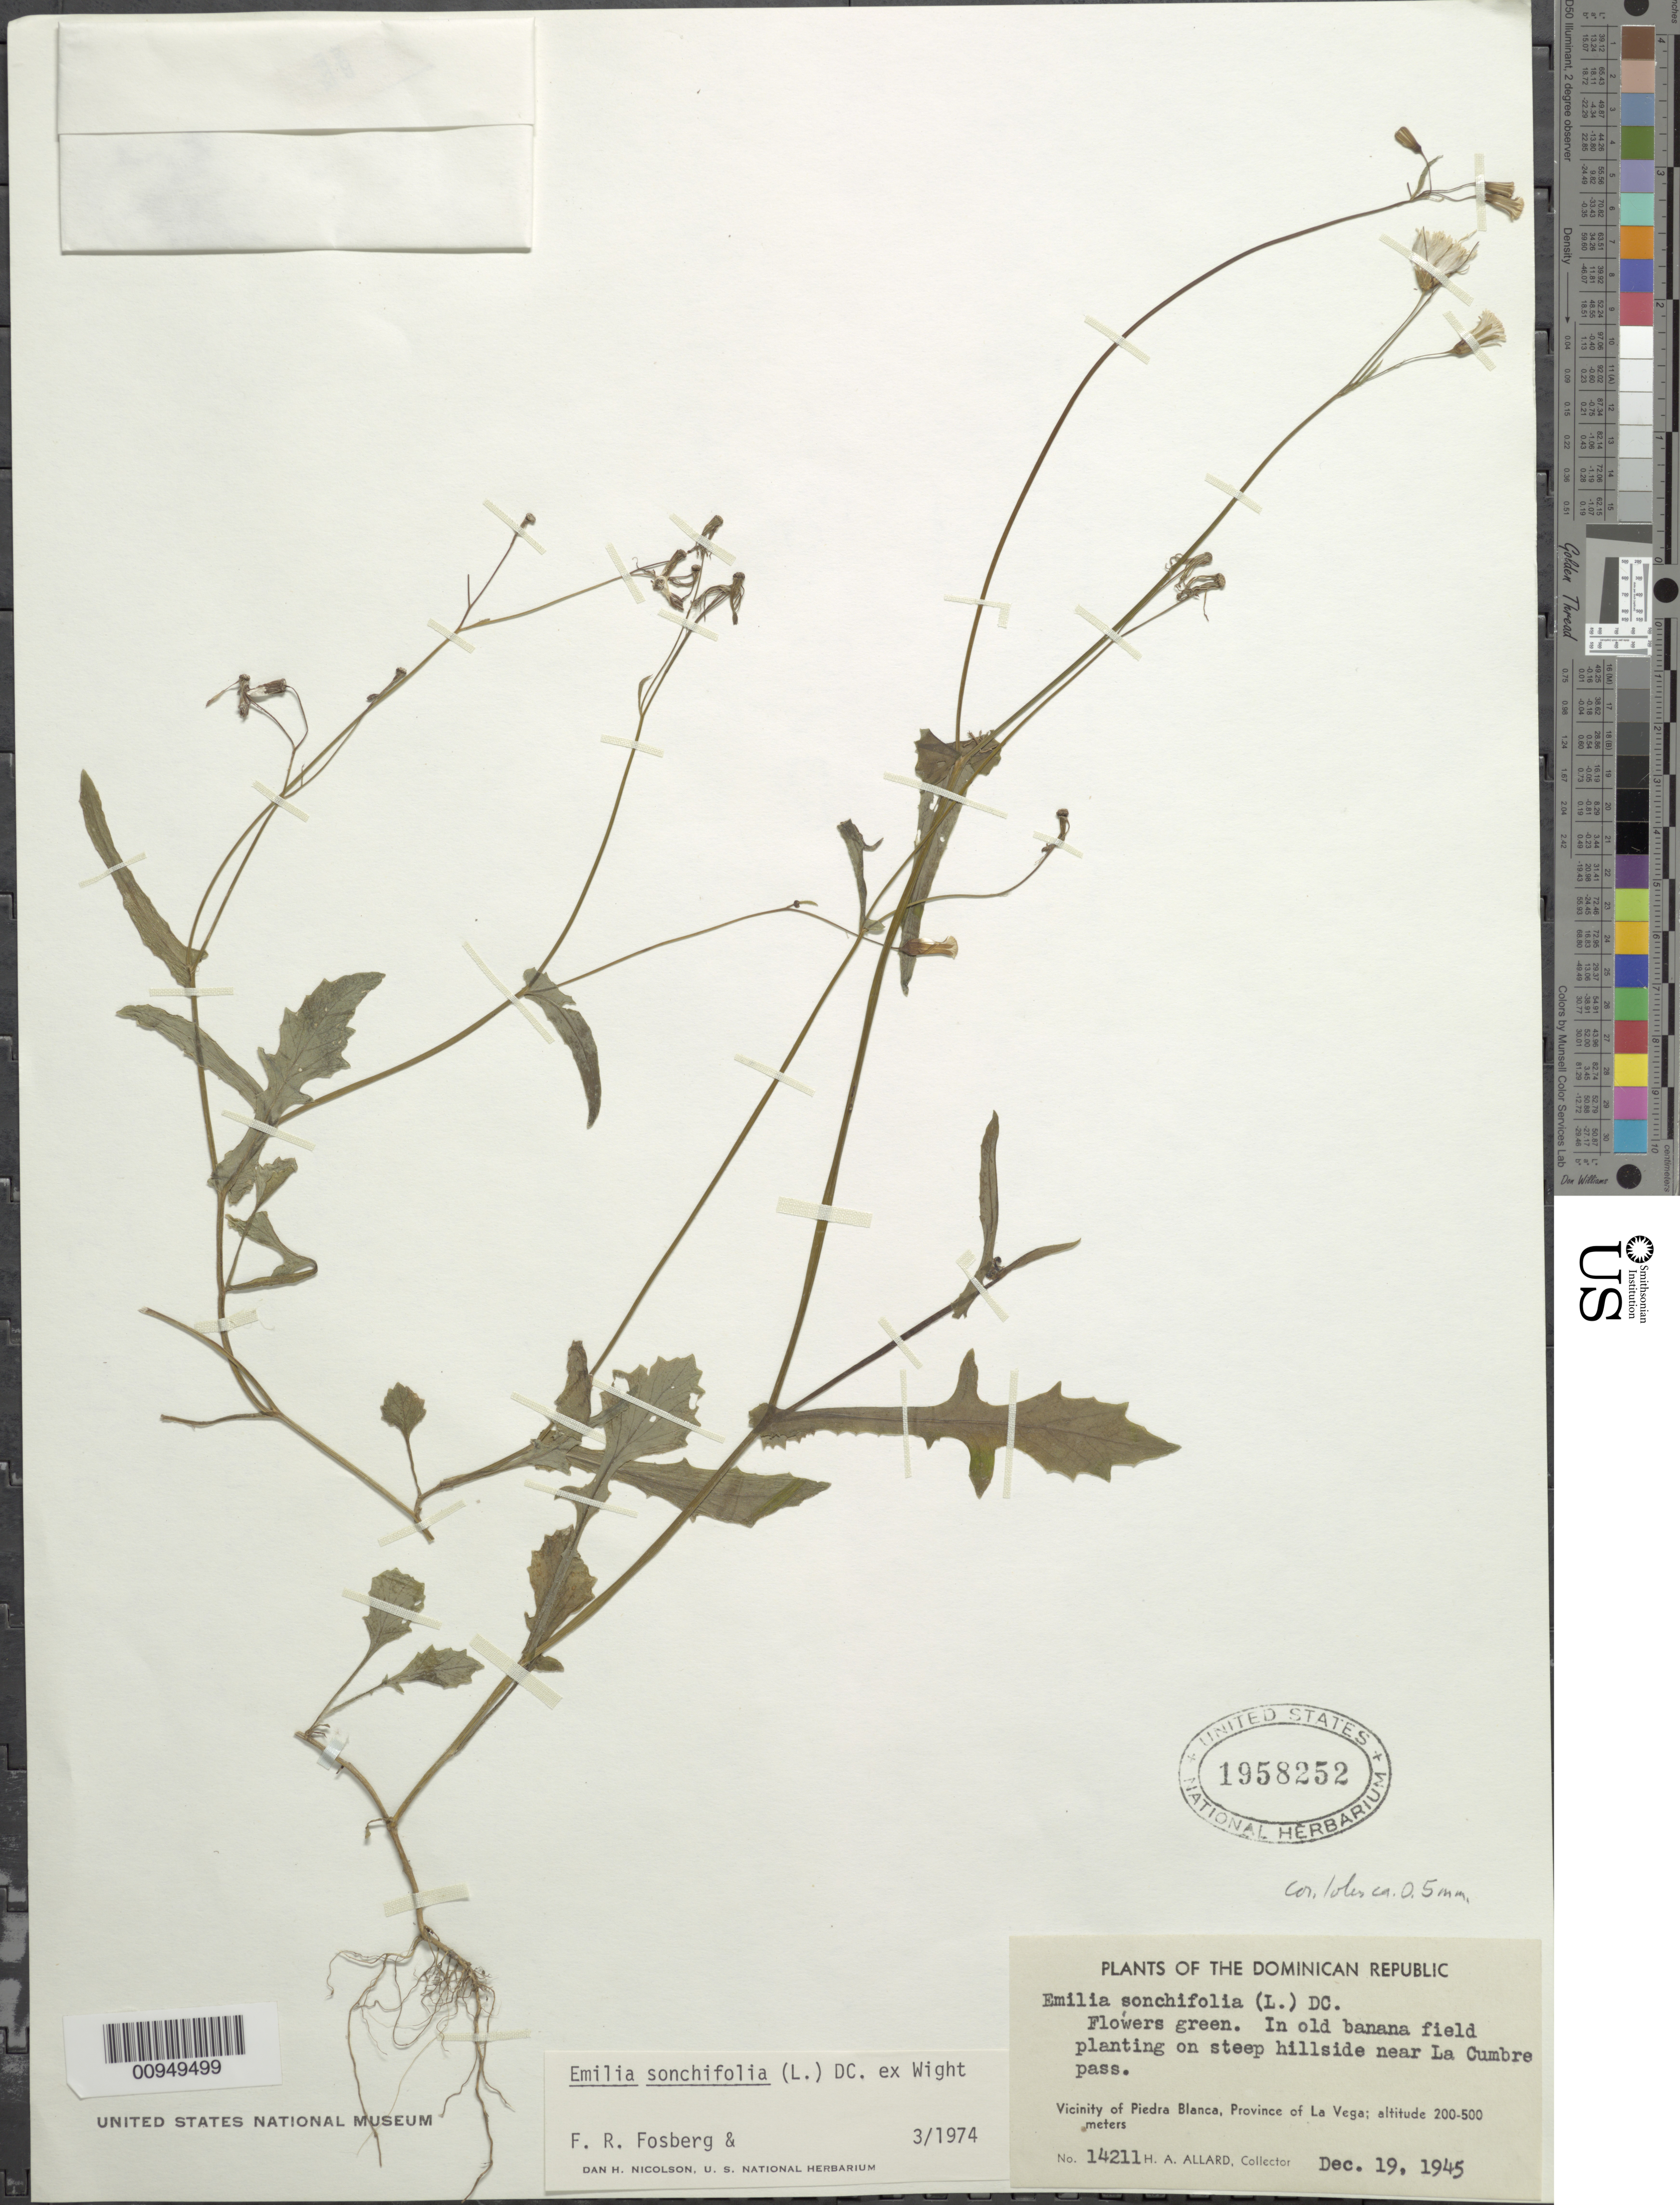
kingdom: Plantae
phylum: Tracheophyta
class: Magnoliopsida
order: Asterales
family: Asteraceae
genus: Emilia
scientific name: Emilia sonchifolia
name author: (L.) DC.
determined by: Fosberg, F. R.; Nicolson, D. H.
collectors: H. A. Allard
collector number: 14211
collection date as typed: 19 Dec 1945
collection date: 1945-12-19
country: Dominican Republic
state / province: La Vega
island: Hispaniola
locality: Vicinity of Piedra Blanca, in old banana field planting on steep hillside near La Cumbre Pass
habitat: In old banana field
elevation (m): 200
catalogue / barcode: US 1958252